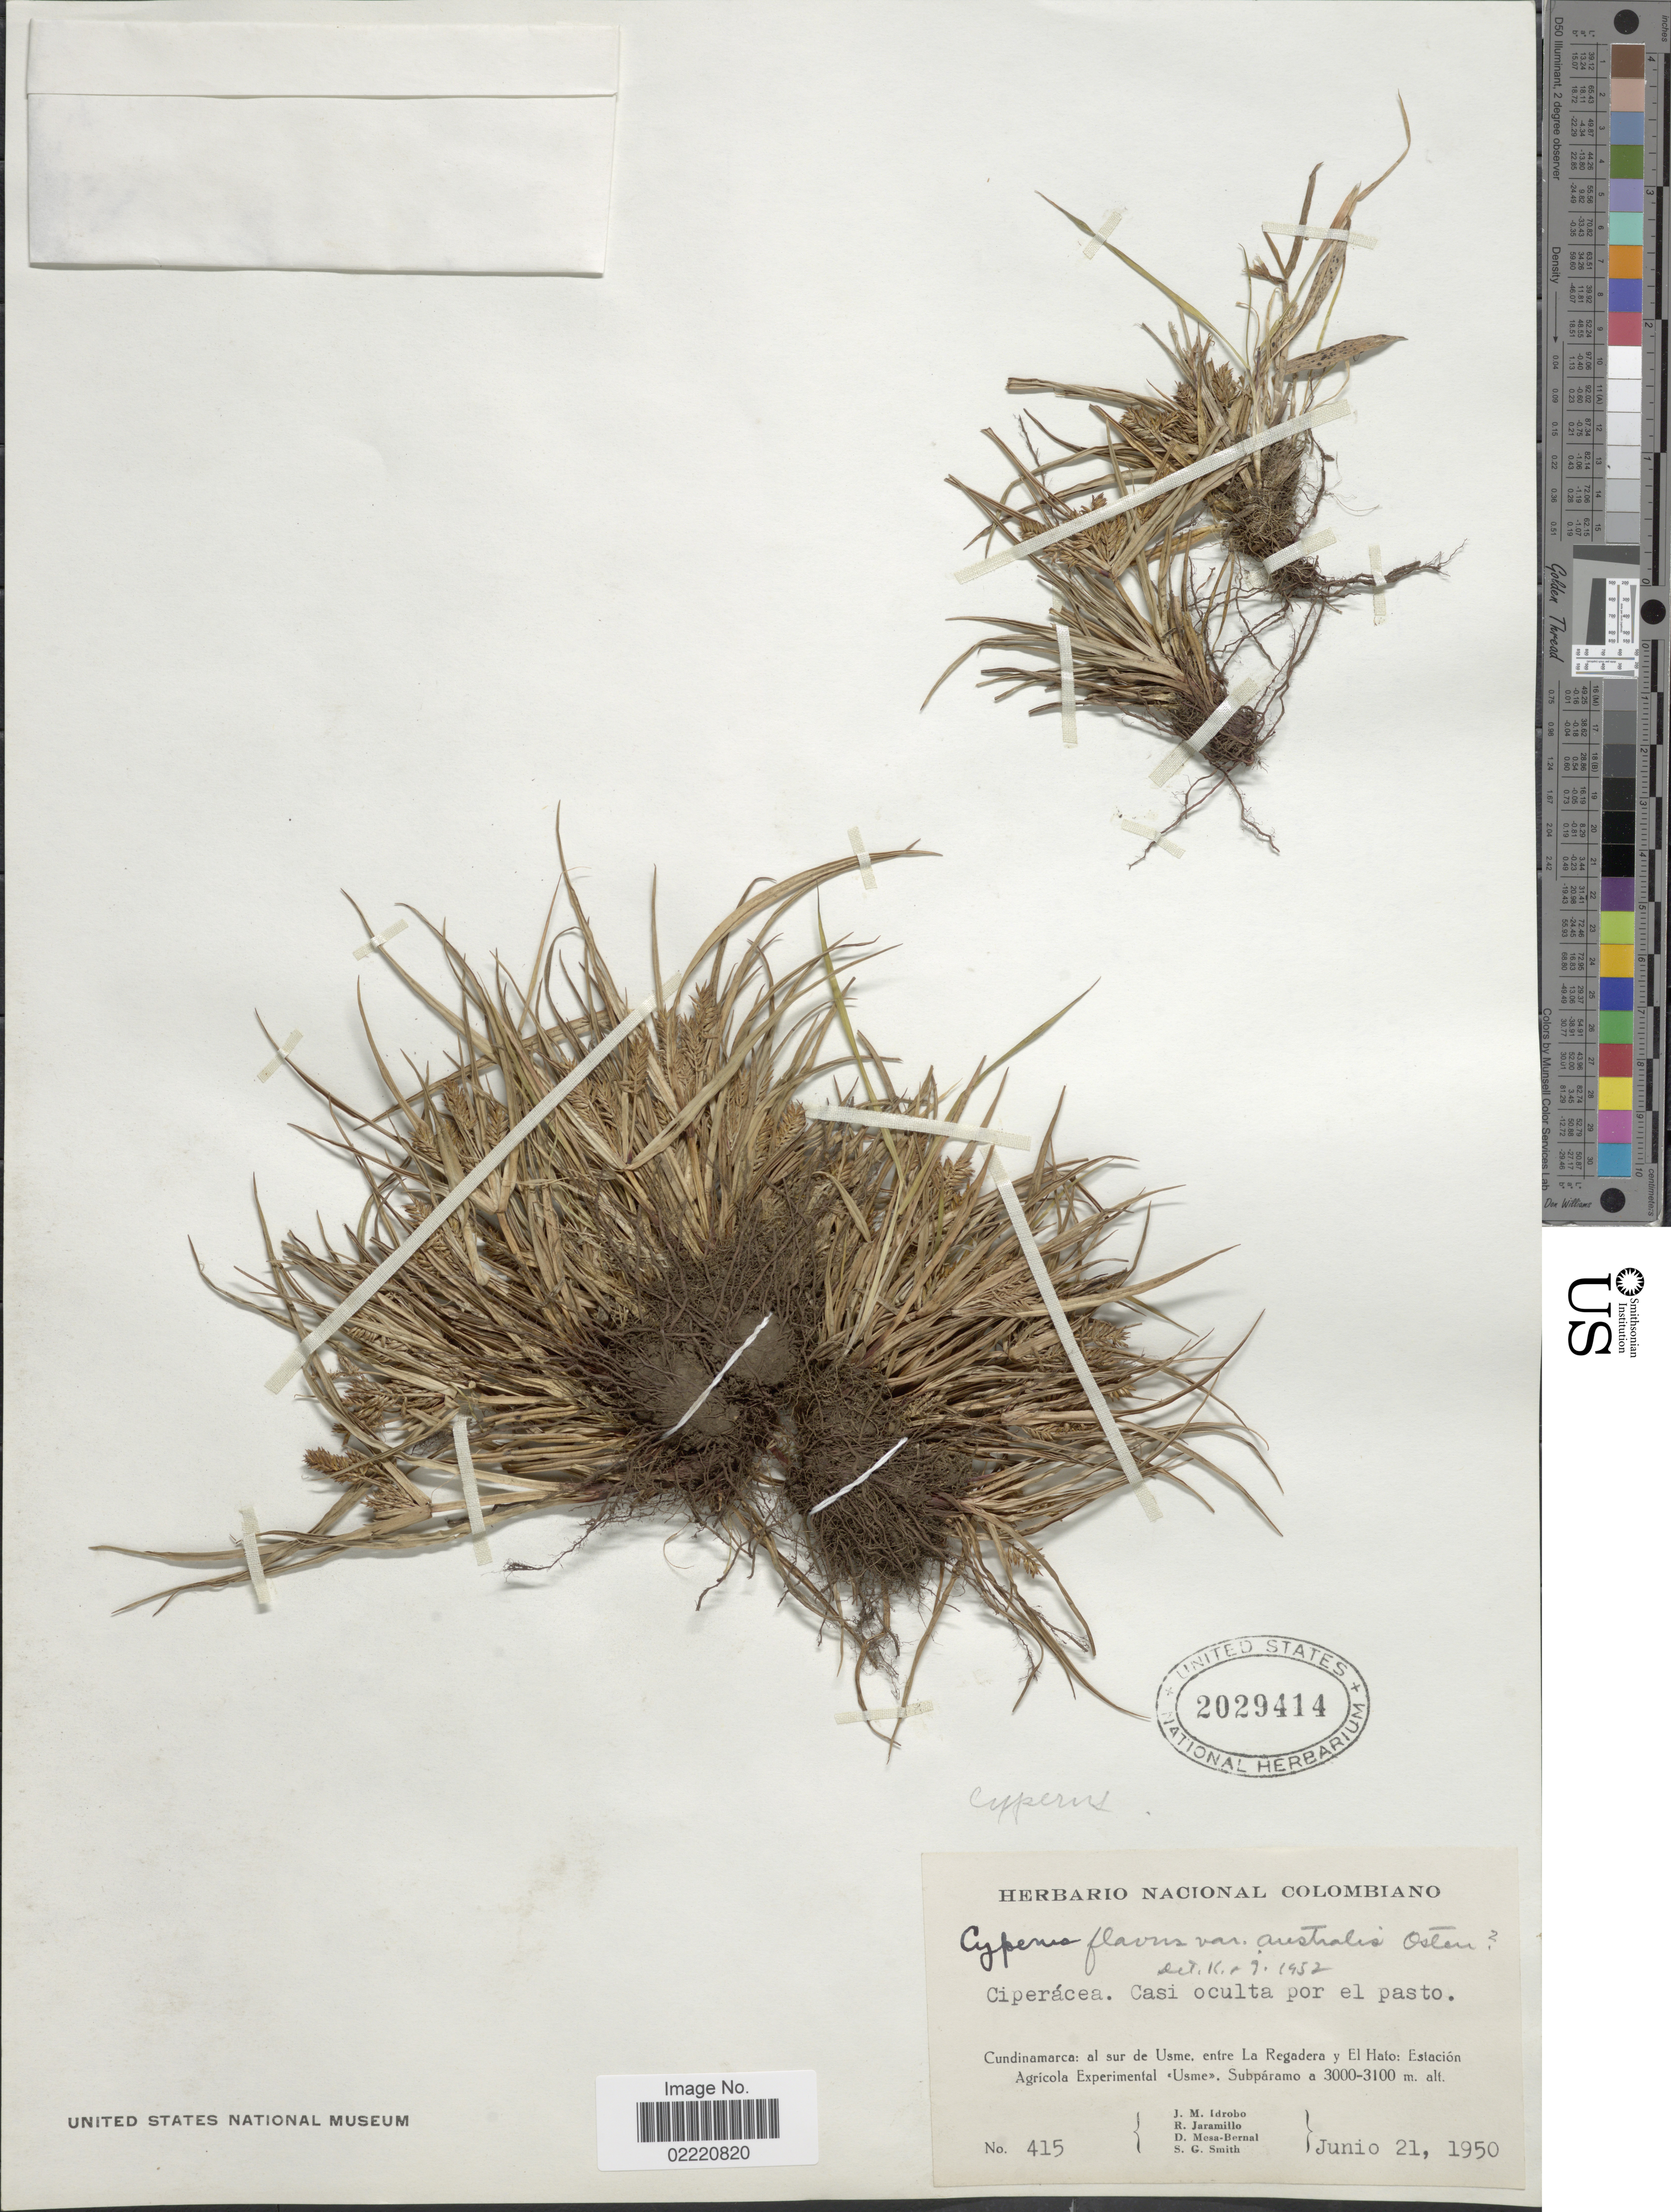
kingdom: Plantae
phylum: Tracheophyta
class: Liliopsida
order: Poales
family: Cyperaceae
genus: Cyperus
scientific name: Cyperus aggregatus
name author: (Willd.) Endl.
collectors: J. M. Idrobo, R. Jaramillo M., D. Mesa Bernal & S. G. Smith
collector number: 415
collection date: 1950-06-21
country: Colombia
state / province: Cundinamarca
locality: Cundinamarca: al sur de Usme, entre La Regadera y El Hato: Estacion Agricola Experimental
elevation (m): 3000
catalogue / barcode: US 2029414